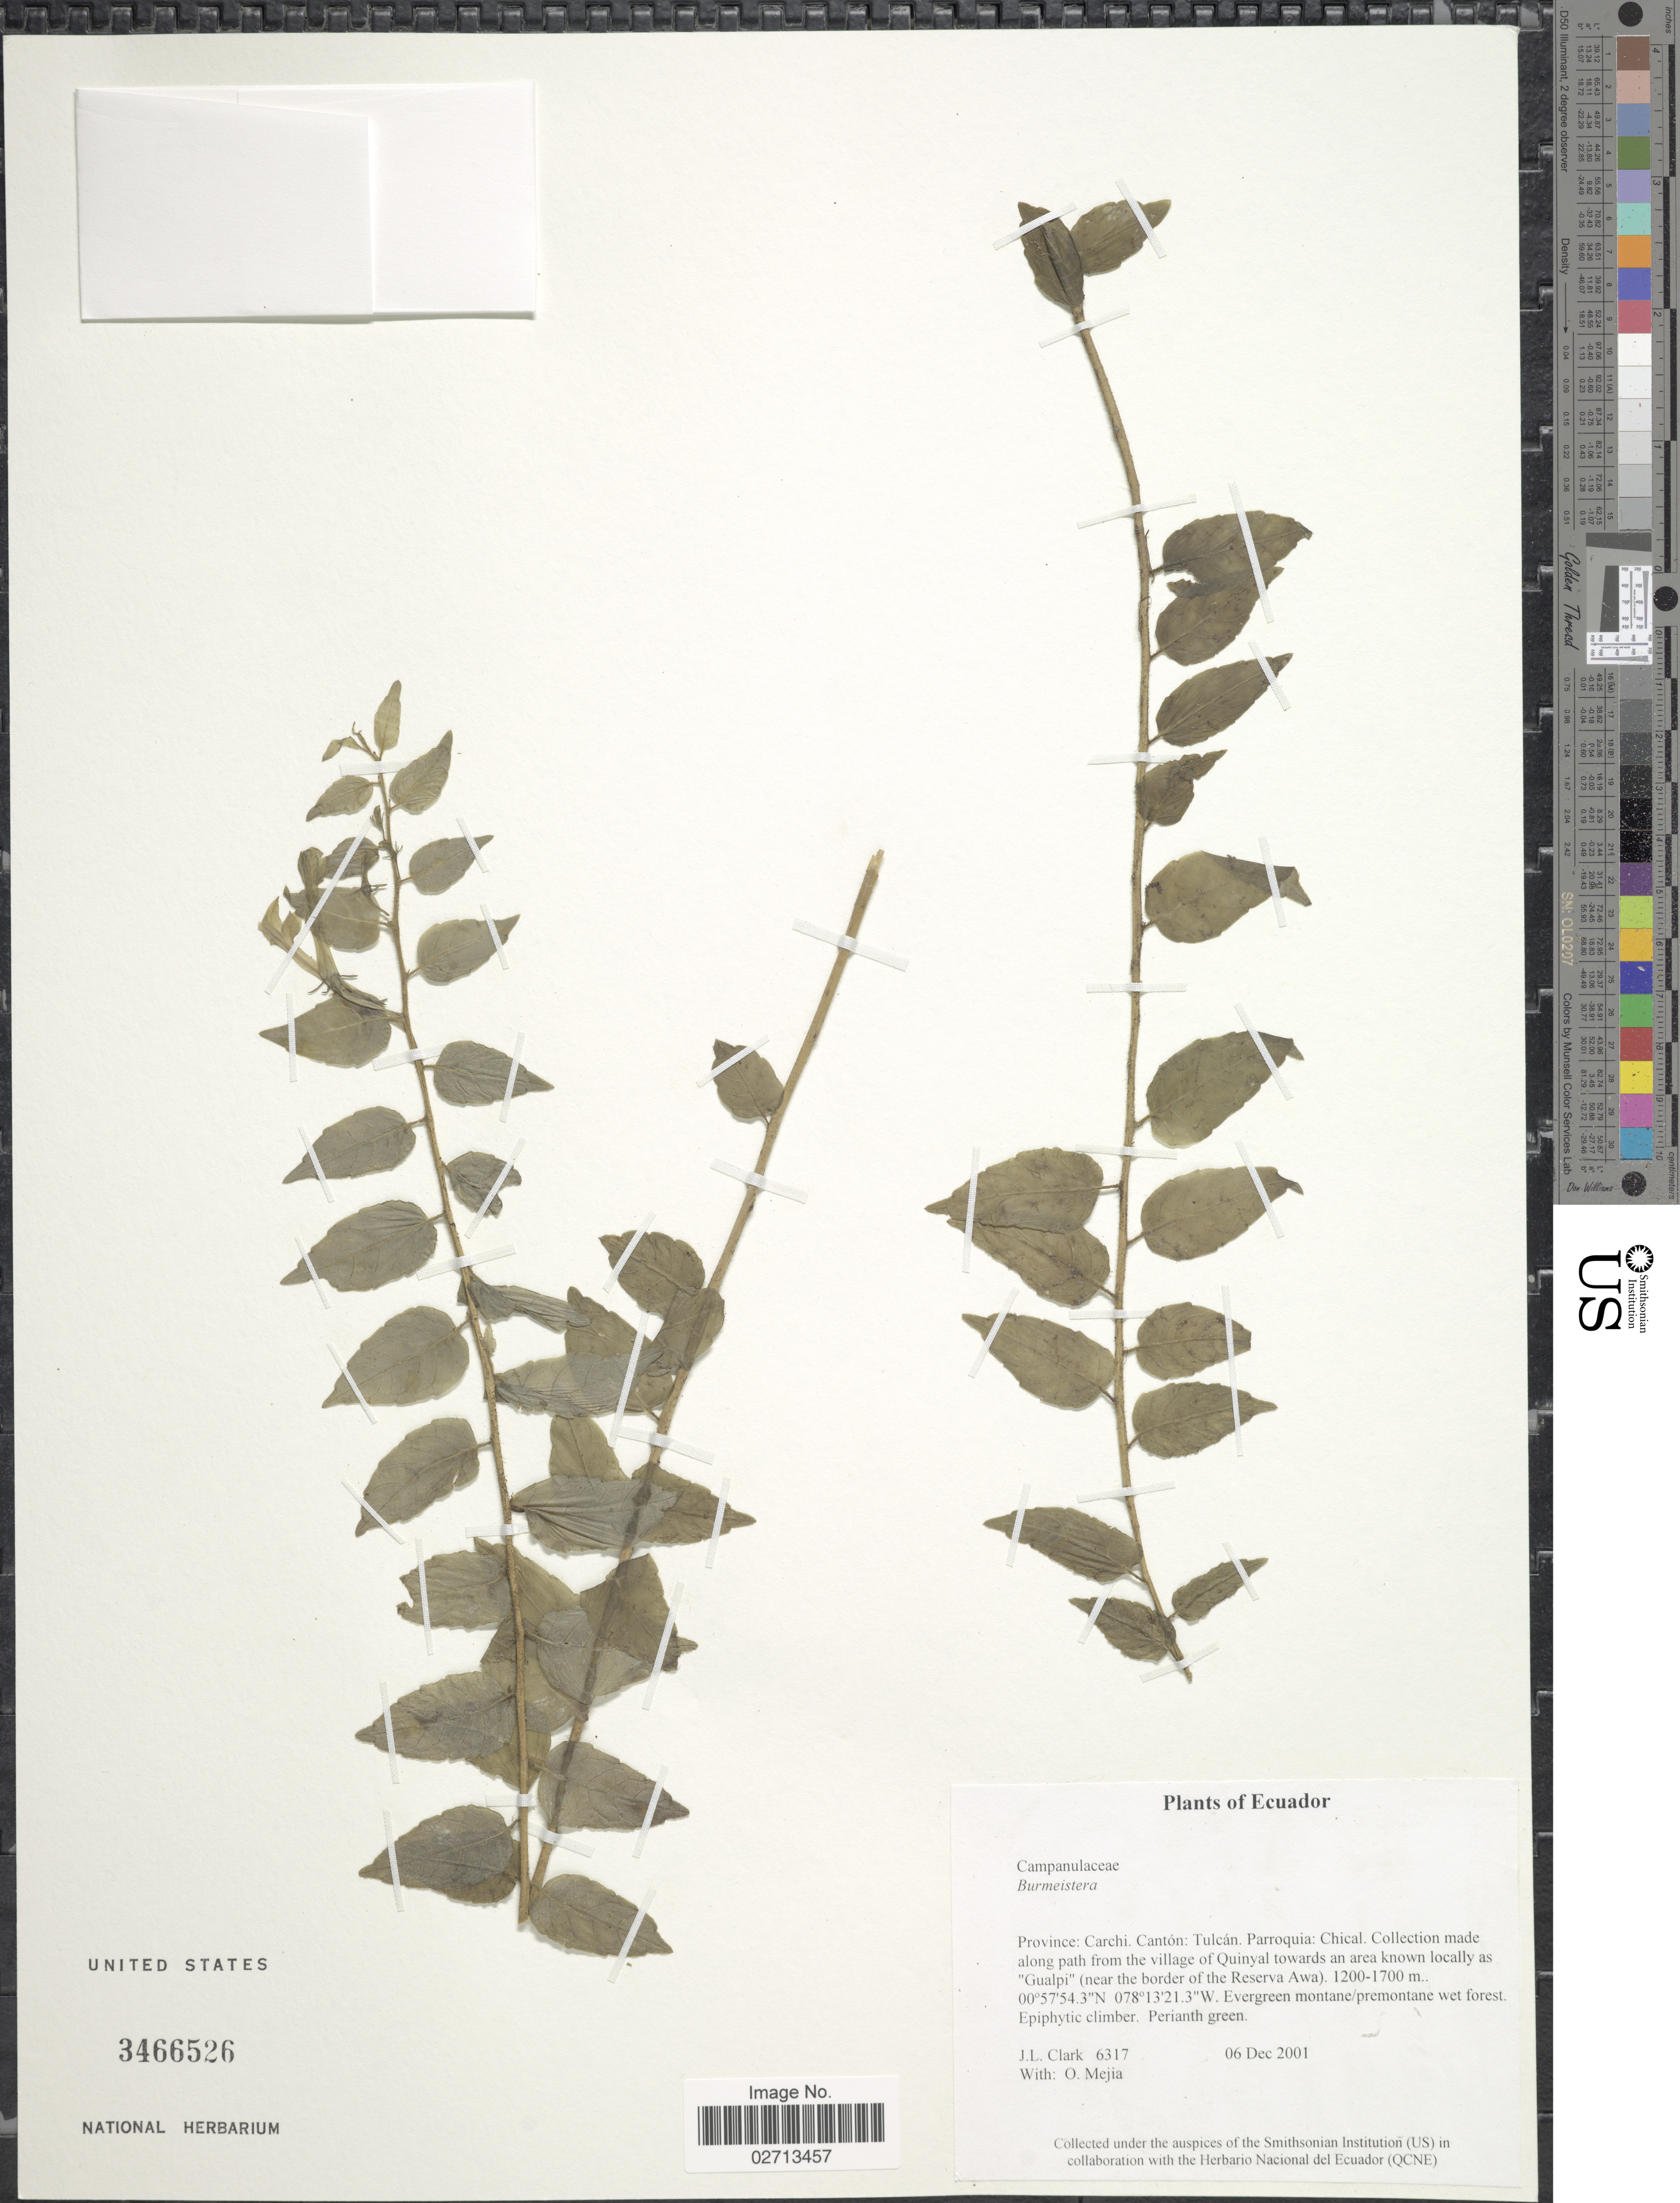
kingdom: Plantae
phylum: Tracheophyta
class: Magnoliopsida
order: Asterales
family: Campanulaceae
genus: Burmeistera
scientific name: Burmeistera sp.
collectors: J. L. Clark & O. Mejia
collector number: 6317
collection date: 2001-12-06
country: Ecuador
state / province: Carchi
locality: Canton: Tulcan. Parroquia: Chical. Collection made along path from the village of Quinyal towards an area known locally as "Gualpi"(near the border of the Reserva Awa).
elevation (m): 1200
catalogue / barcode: US 3466526